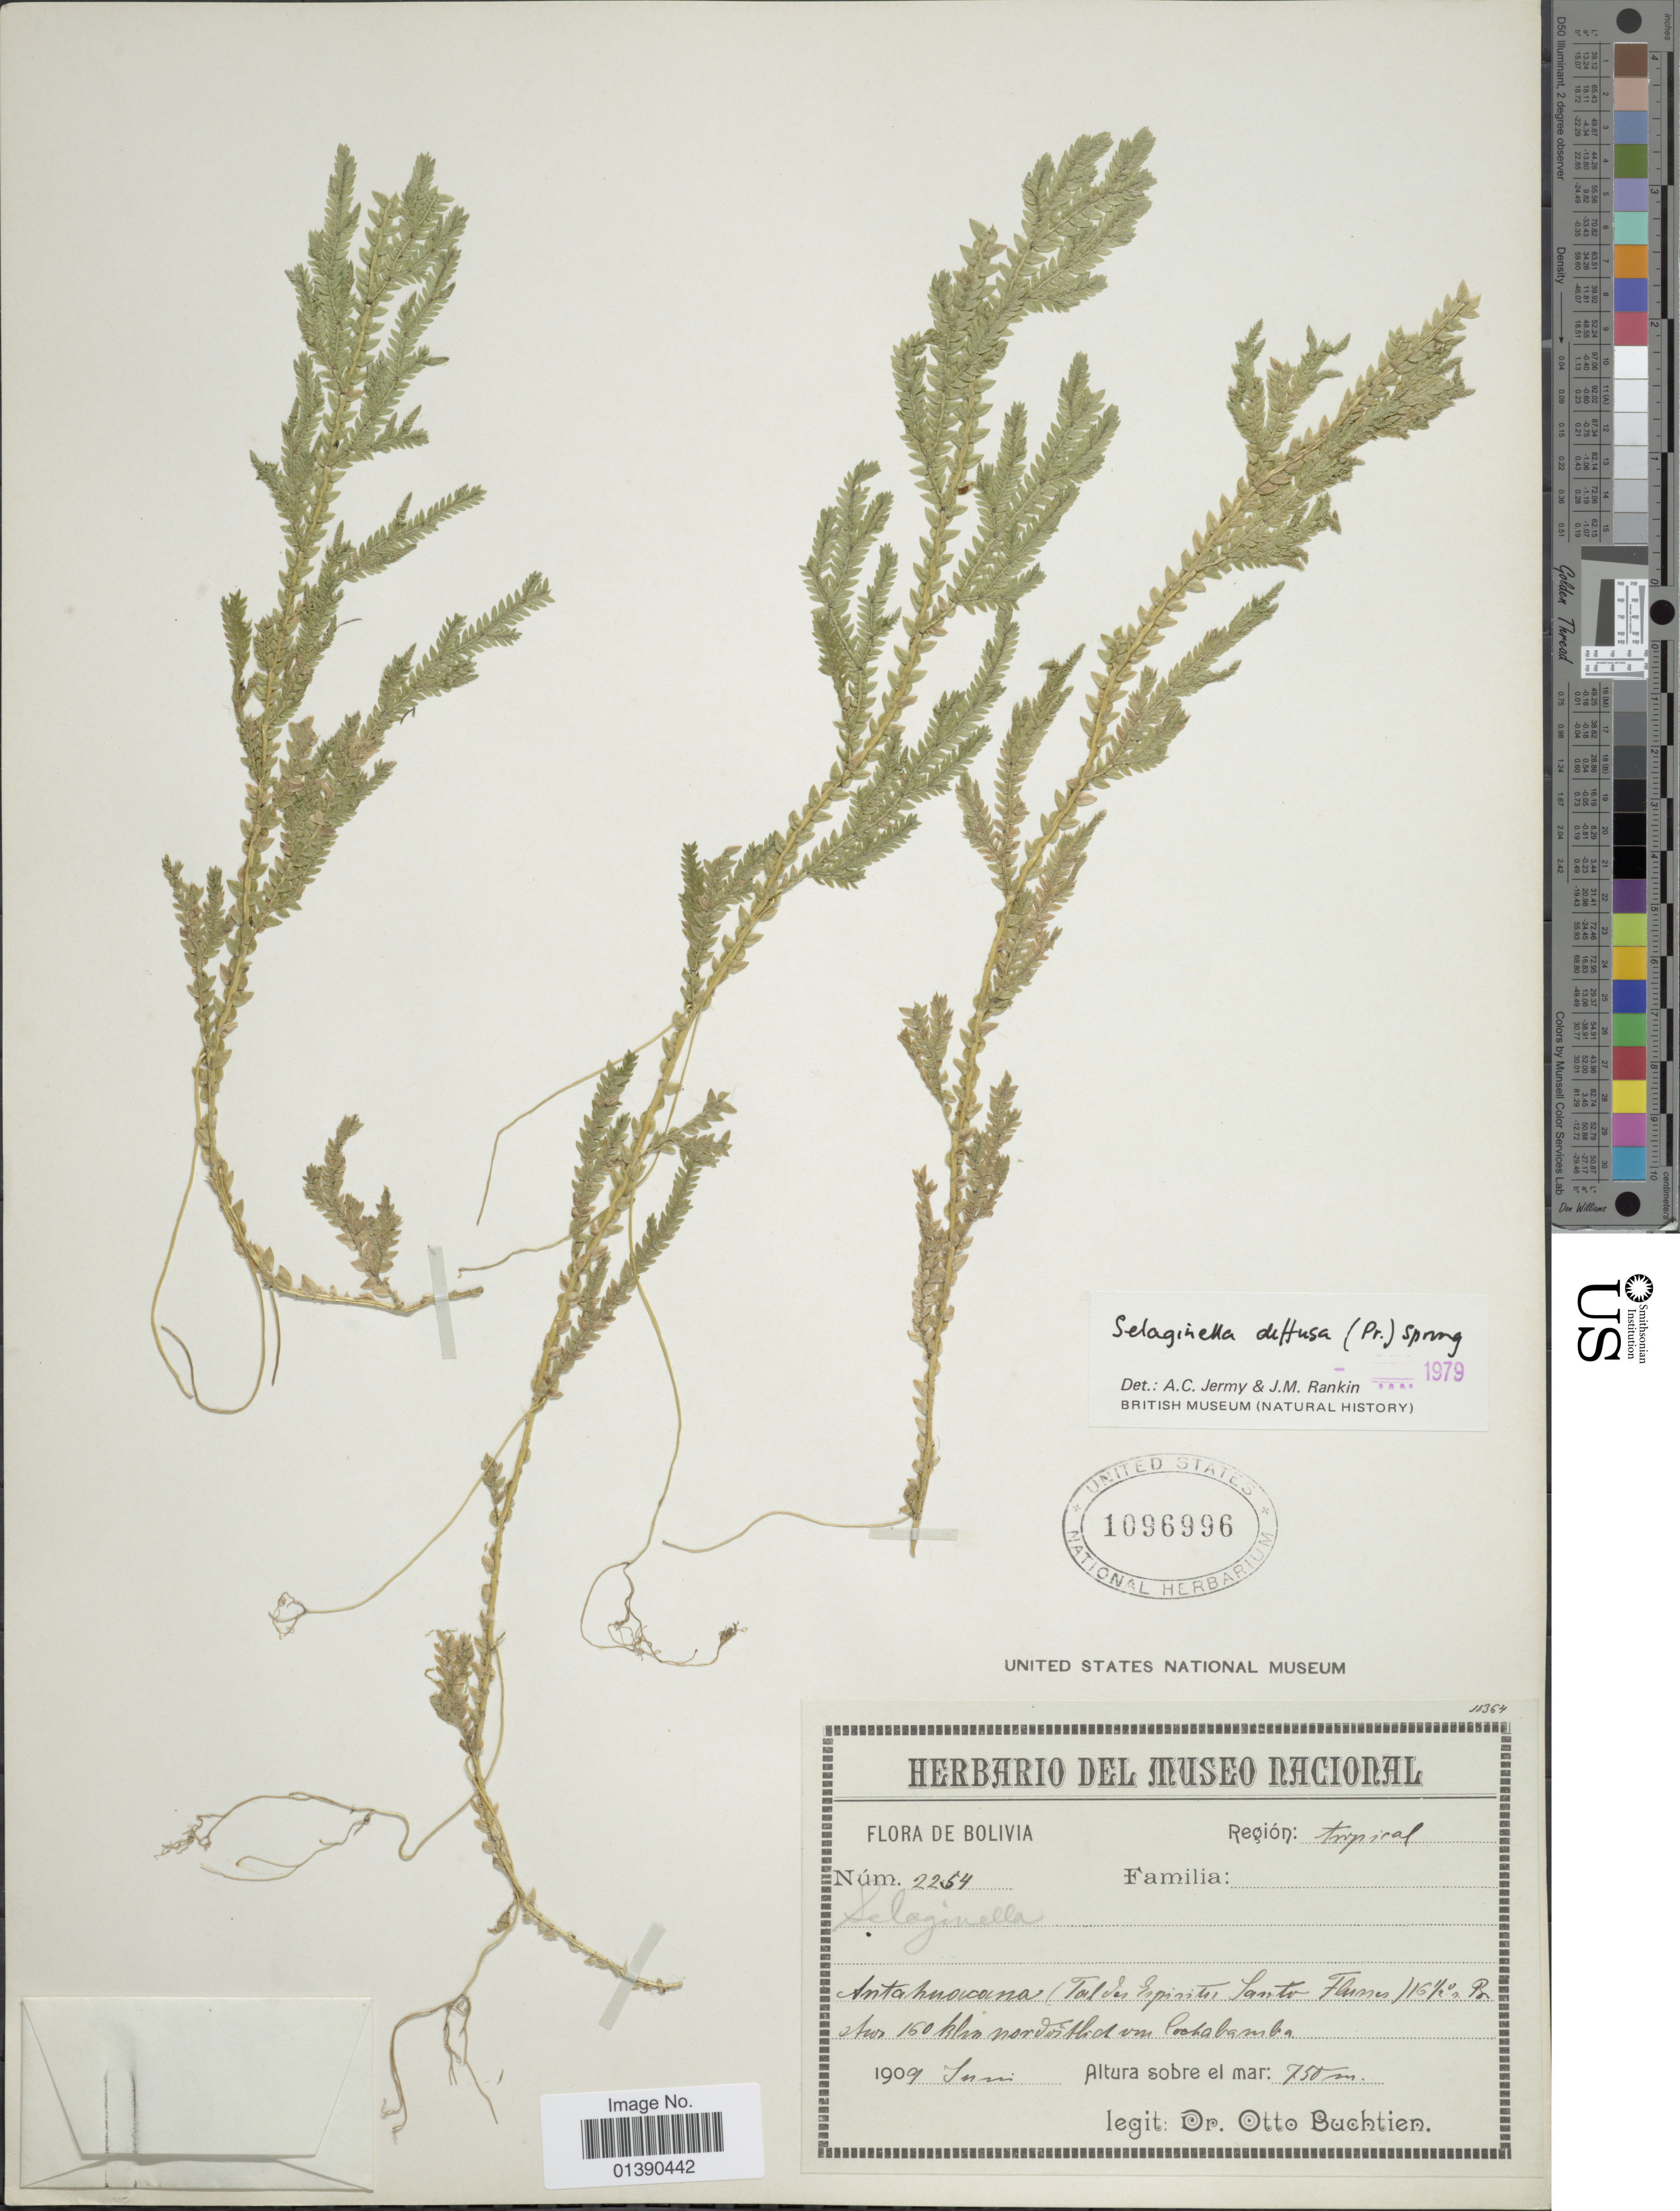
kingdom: Plantae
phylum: Tracheophyta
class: Lycopodiopsida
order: Selaginellales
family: Selaginellaceae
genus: Selaginella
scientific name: Selaginella diffusa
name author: (C. Presl) Spring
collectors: O. Buchtien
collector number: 2254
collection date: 1909-06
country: Bolivia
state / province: Cochabamba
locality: Antahuacana (Tal der Espiritu Santo Flusses) 16 1/2°n. Br. etron 160 klm nordöstlich von Cochabamba.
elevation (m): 750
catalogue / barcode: US 1096996